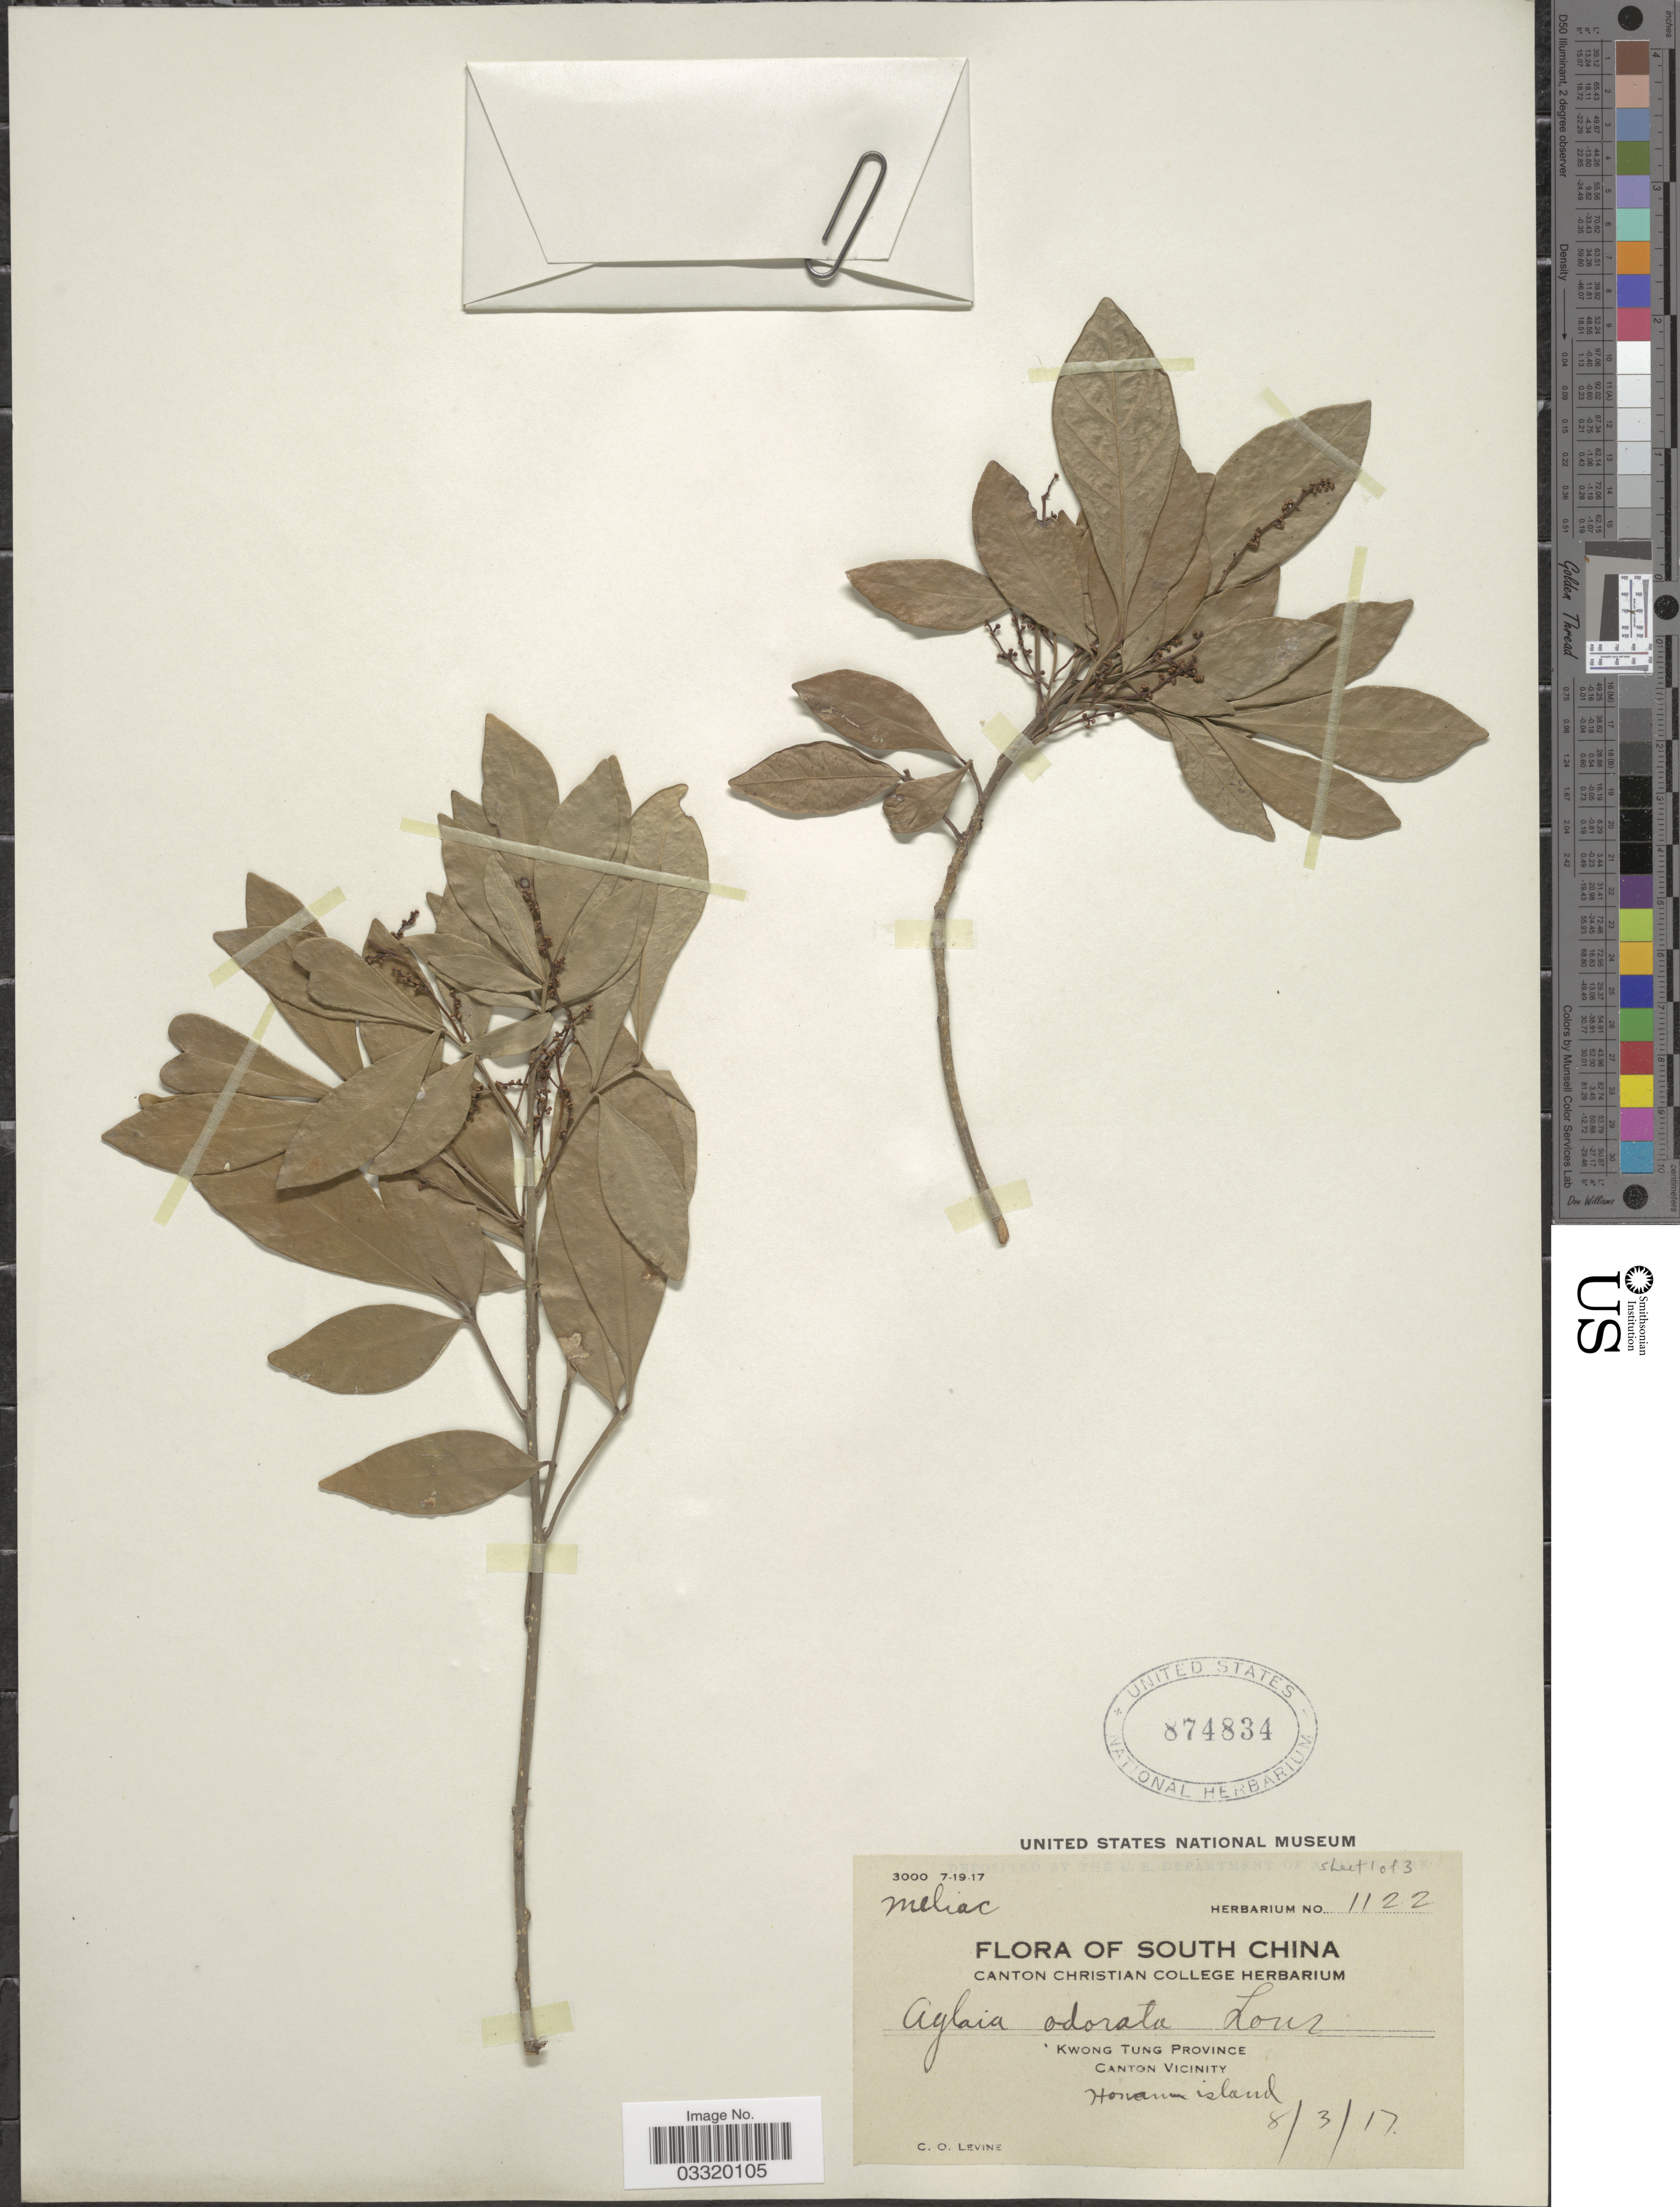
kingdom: Plantae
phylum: Tracheophyta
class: Magnoliopsida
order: Sapindales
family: Meliaceae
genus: Aglaia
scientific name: Aglaia odorata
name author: Lour.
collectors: C. O. Levine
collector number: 1122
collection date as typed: Transcribed d/m/y: 8/3/17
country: China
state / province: Guangdong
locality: South China. Kwong Tung Province. Canton Vicinity. Honam Island.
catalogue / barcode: US 874834